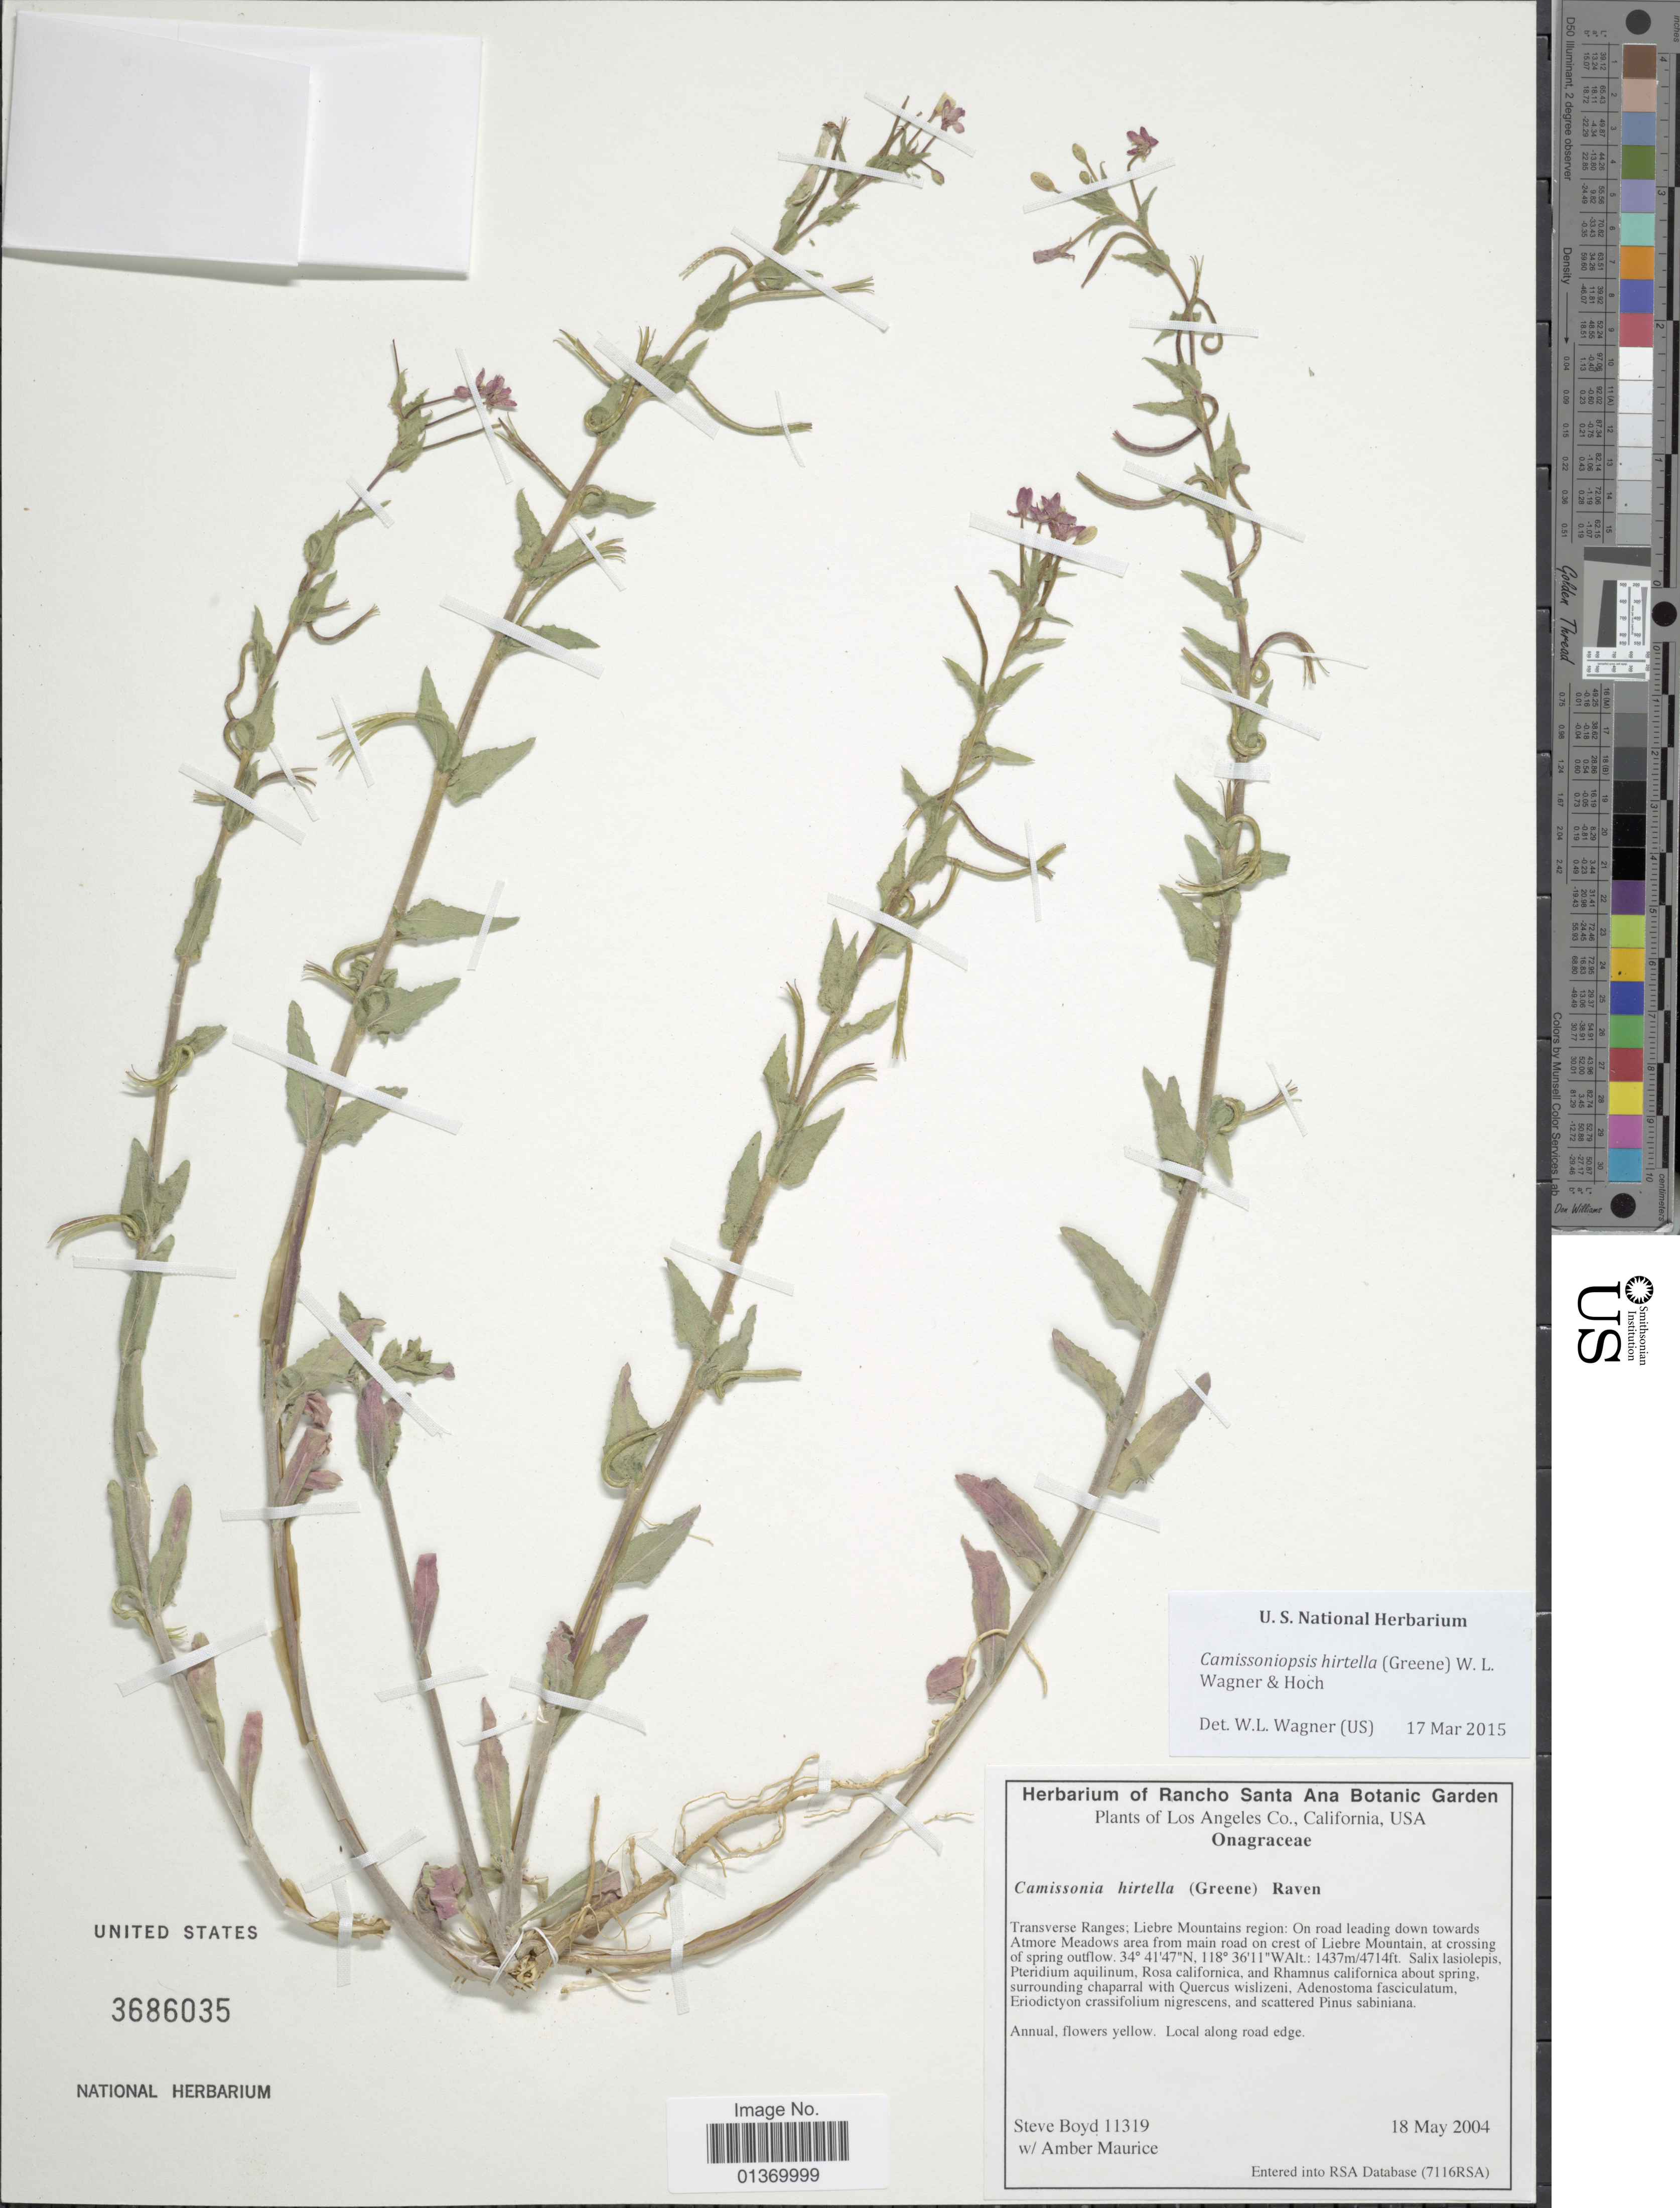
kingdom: Plantae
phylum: Tracheophyta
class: Magnoliopsida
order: Myrtales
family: Onagraceae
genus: Camissoniopsis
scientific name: Camissoniopsis hirtella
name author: (Greene) W.L. Wagner & Hoch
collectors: S. Boyd & A. Mauriice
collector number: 11319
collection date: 2004-05-18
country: United States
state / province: California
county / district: Los Angeles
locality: Los Angeles Co., Transverse Ranges; Liebre Mountains region: On road leading down towards Atmore Meadows area from main road on crest of Liebre Mountain, at crossing of spring outflow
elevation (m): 1437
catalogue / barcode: US 3686035